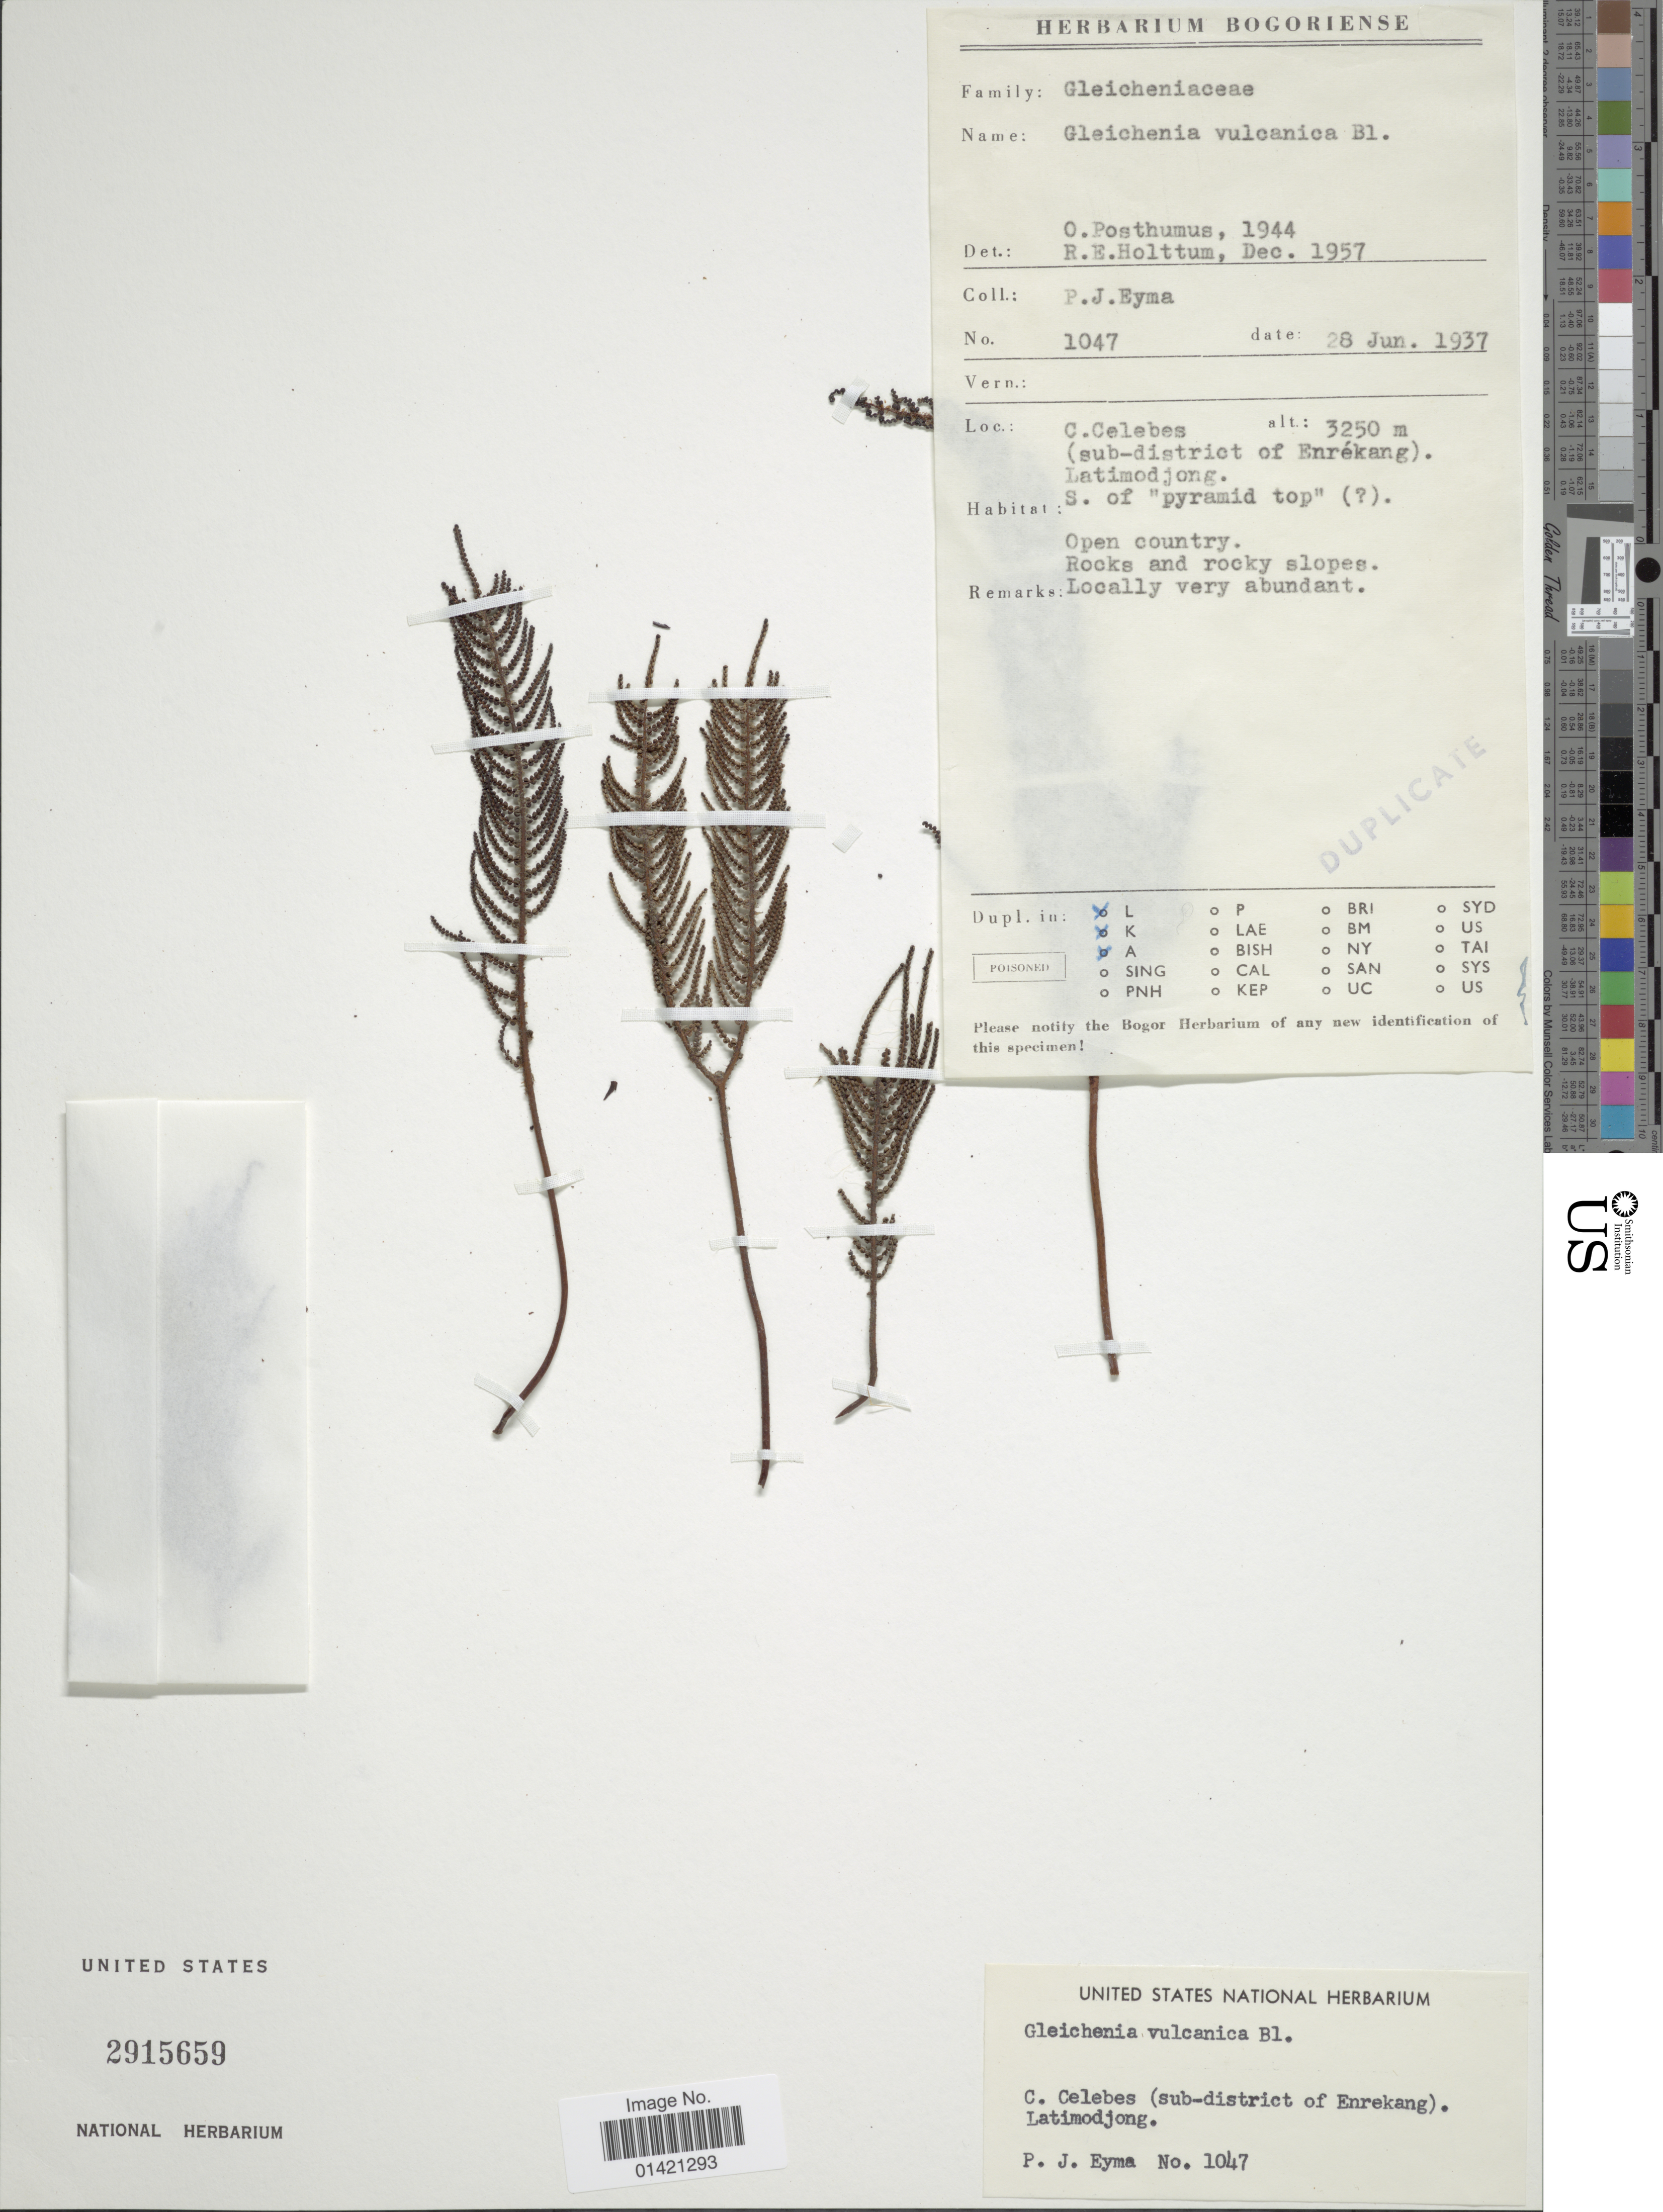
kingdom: Plantae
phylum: Tracheophyta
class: Polypodiopsida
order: Gleicheniales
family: Gleicheniaceae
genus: Gleichenia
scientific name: Gleichenia vulcanica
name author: Blume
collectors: P. J. Eyma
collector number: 1047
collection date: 1937-06-28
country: Indonesia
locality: C. Celebes (sub-district of Enrekang). Latimodjong.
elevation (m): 3250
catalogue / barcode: US 2915659